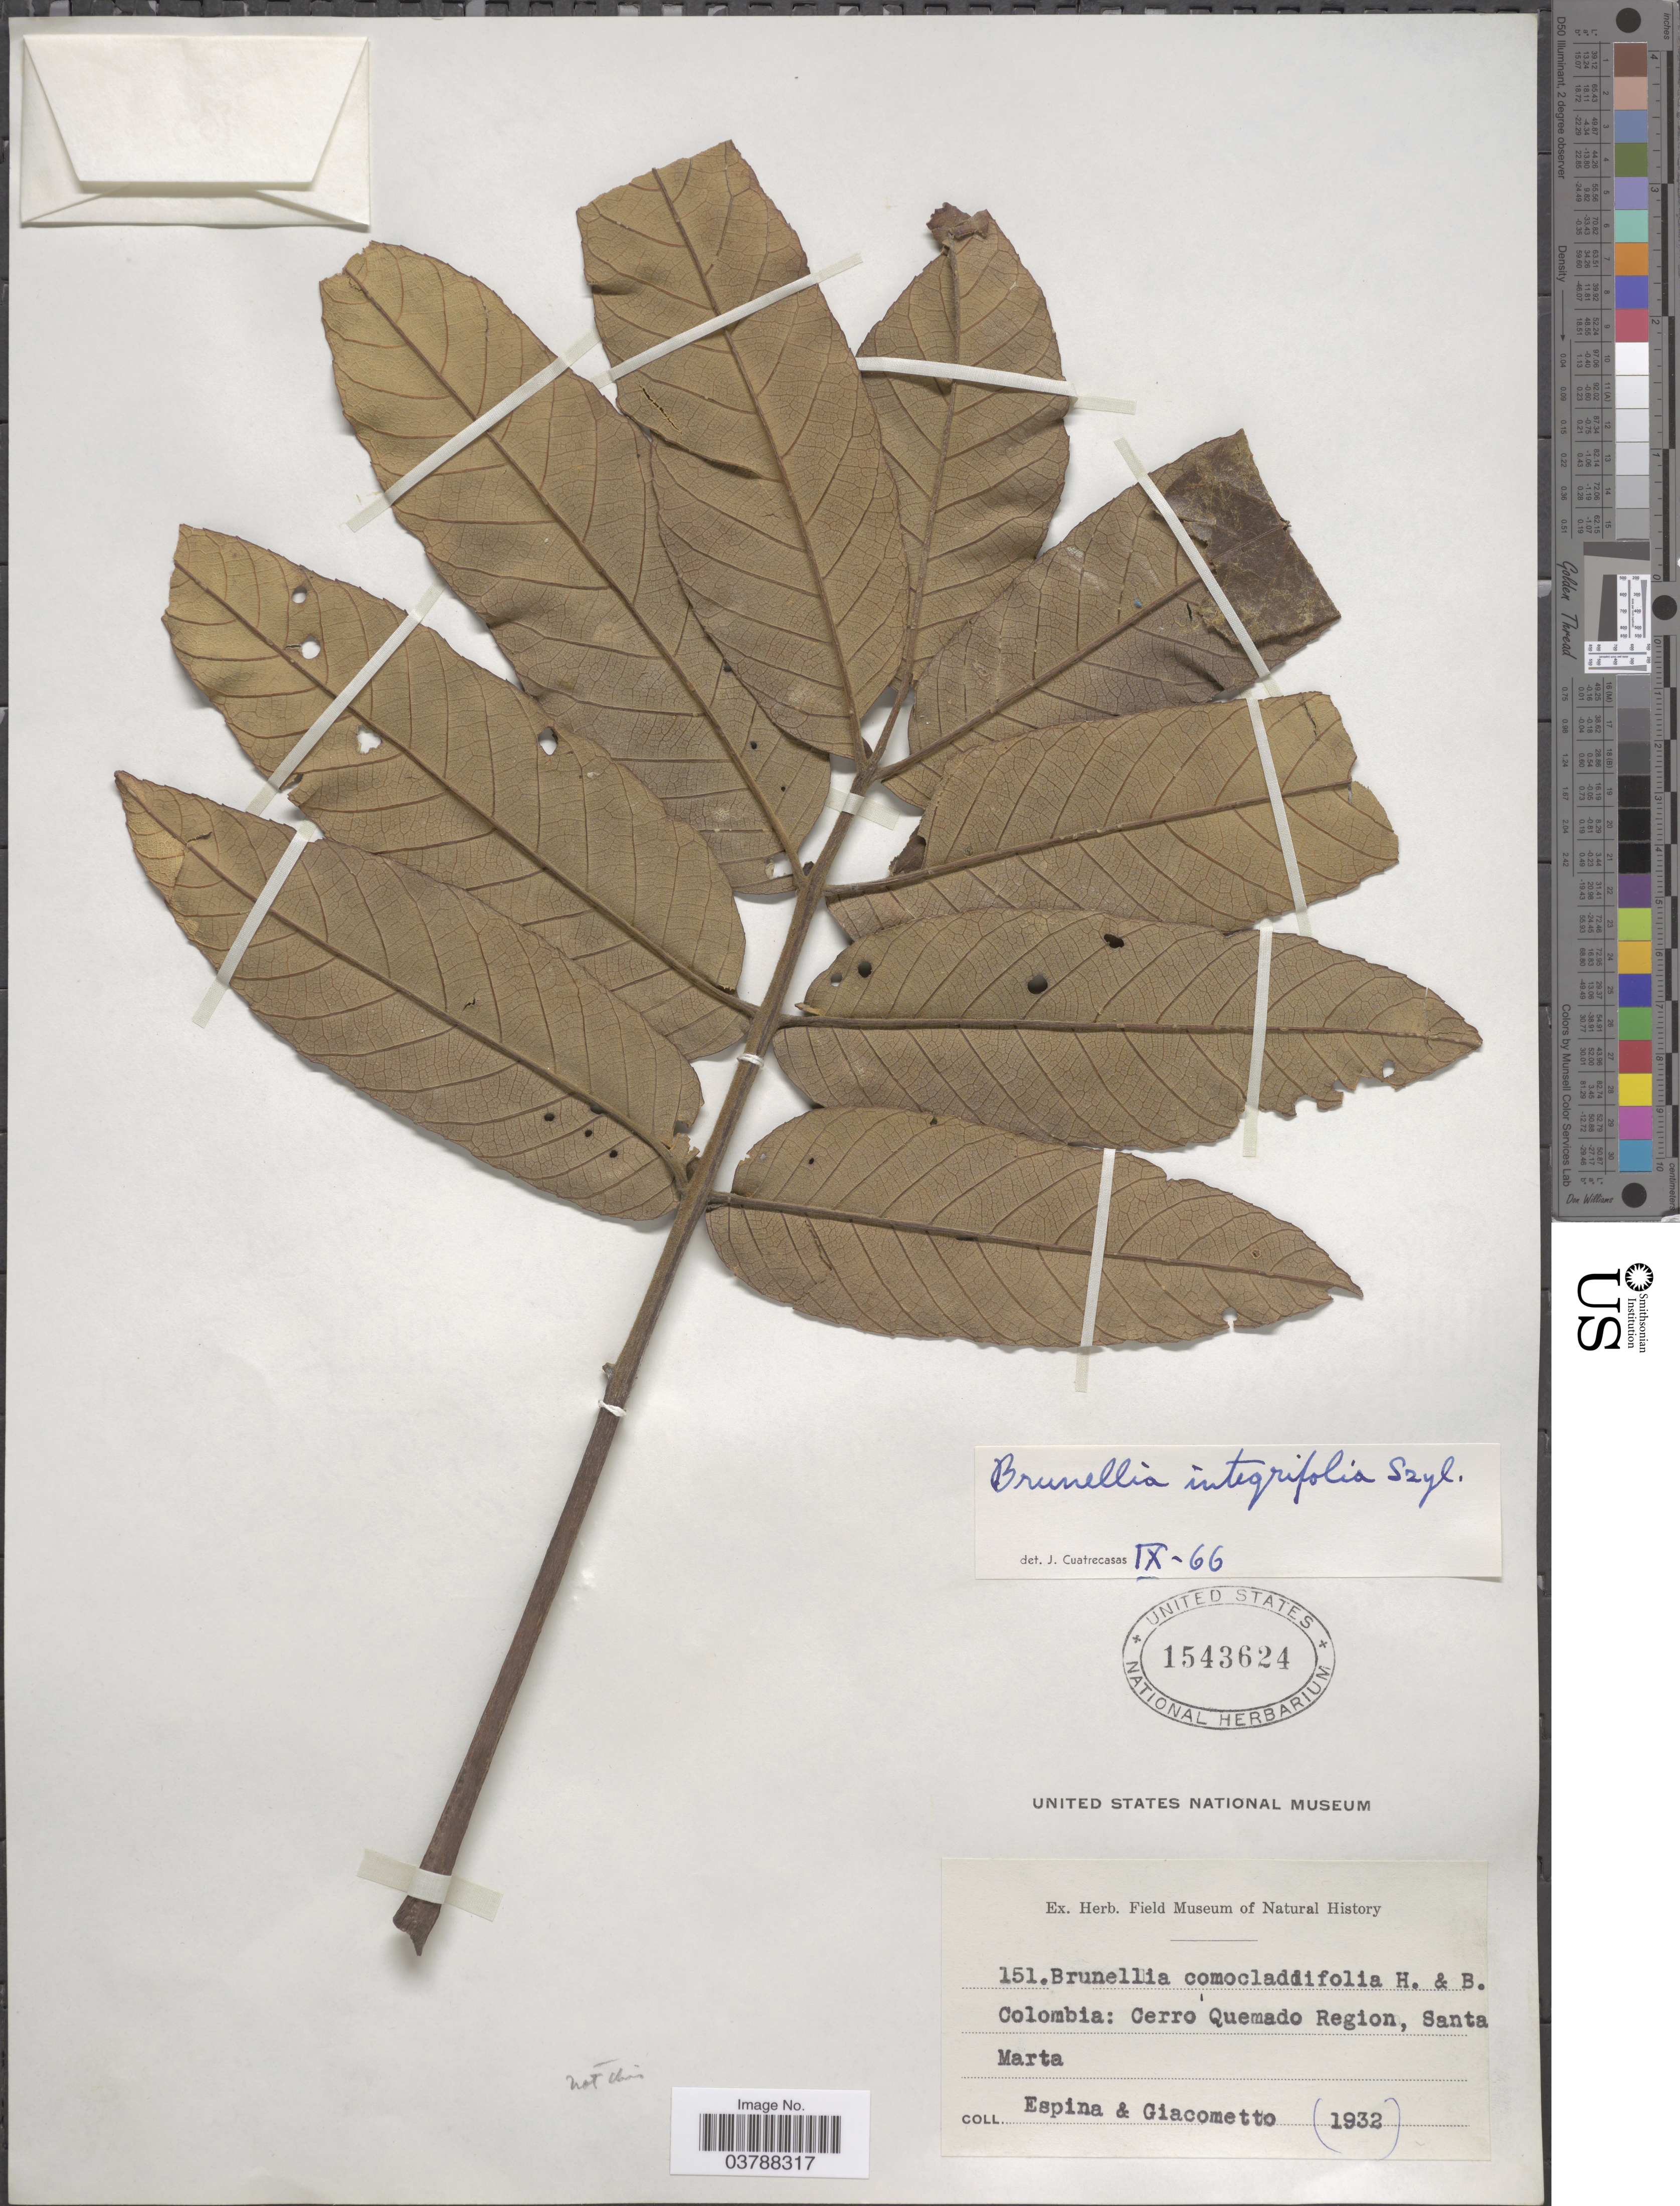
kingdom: Plantae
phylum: Tracheophyta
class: Magnoliopsida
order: Oxalidales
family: Brunelliaceae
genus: Brunellia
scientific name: Brunellia integrifolia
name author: Szyszyl.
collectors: -. Espina & Giacometto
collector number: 151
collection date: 1932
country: Colombia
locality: Cerro Quemado Region, Santa Marta.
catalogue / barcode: US 1543624